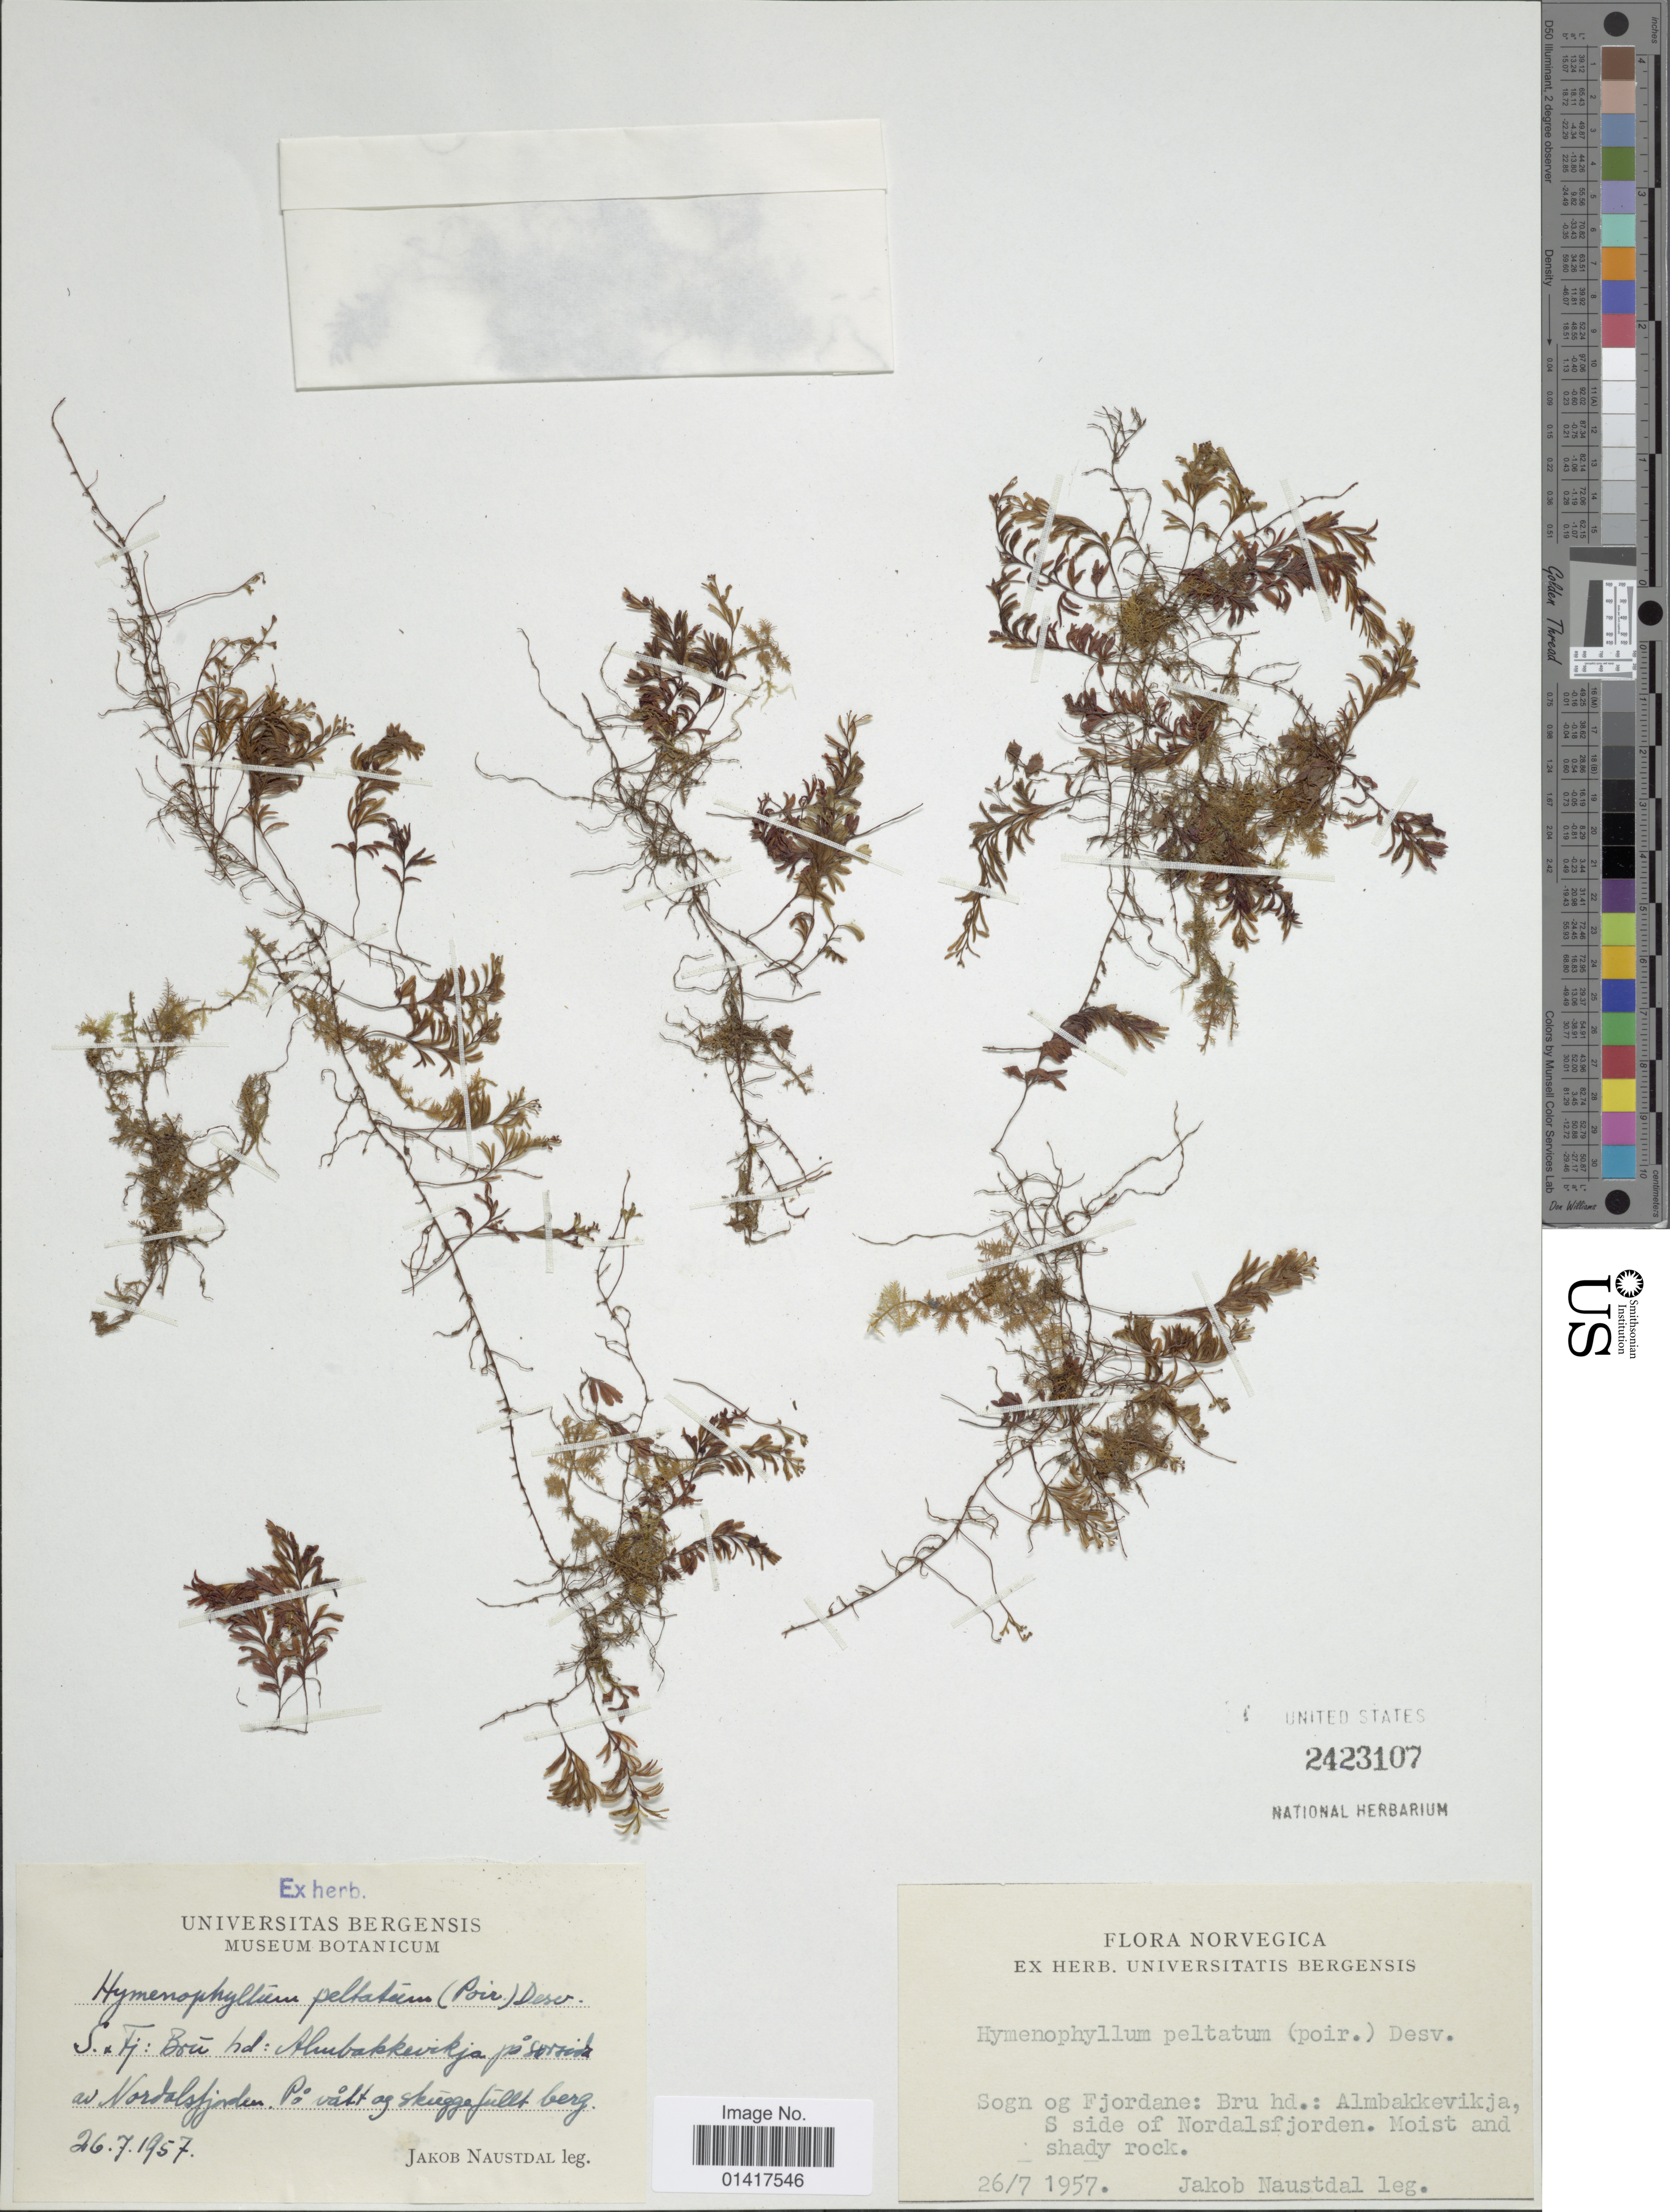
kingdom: Plantae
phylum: Tracheophyta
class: Polypodiopsida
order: Hymenophyllales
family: Hymenophyllaceae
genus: Hymenophyllum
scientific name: Hymenophyllum peltatum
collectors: J. Naustdal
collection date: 1957-07-26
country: Norway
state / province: Sogn og Fjordane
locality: Bru hd: Almbakkevikja, S side of Nordalsfjorden, Moist and shady rock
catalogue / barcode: US 2423107